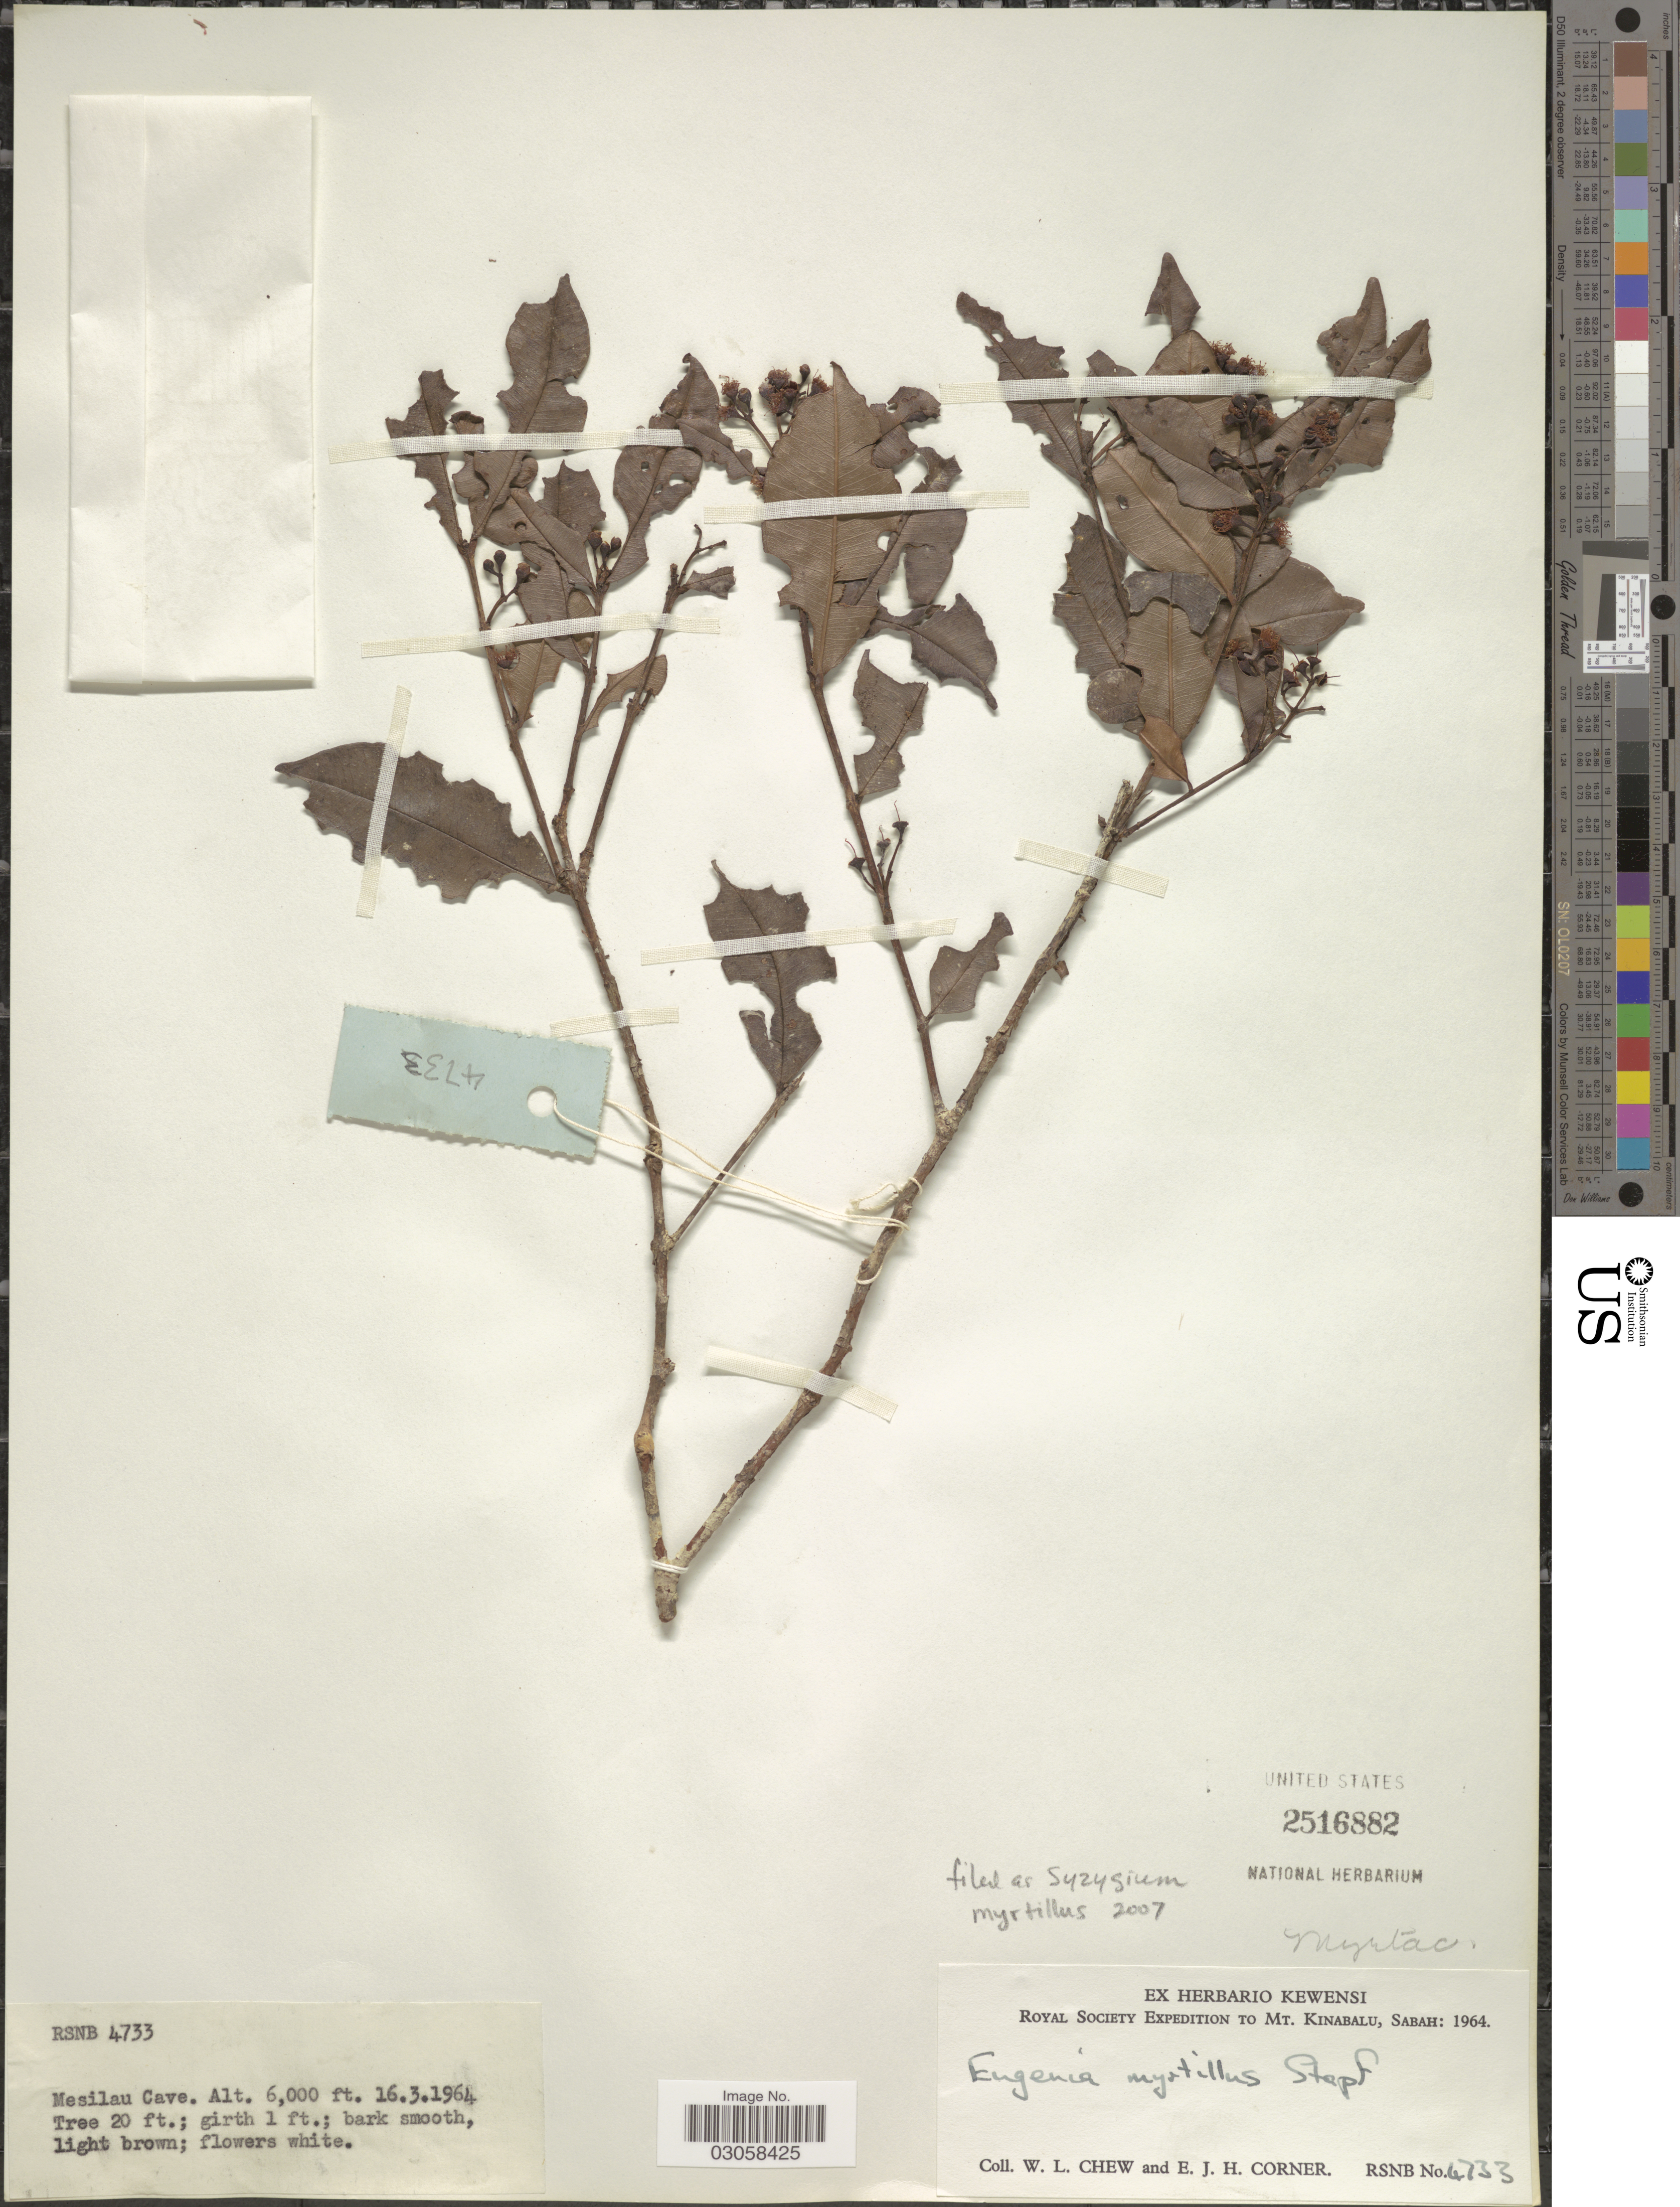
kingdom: Plantae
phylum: Tracheophyta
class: Magnoliopsida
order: Myrtales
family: Myrtaceae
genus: Syzygium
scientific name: Syzygium castaneum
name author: (Merr.) Merr. & L.M. Perry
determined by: Beaman, J. H., Curator (MSC), Michigan State University (UNITED STATES)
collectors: W. Chew & E. Corner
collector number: RSNB 4733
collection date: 1964-03-16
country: Malaysia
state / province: Sabah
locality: Mt. Kinabalu. Mesilau Cave.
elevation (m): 1829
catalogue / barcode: US 2516882